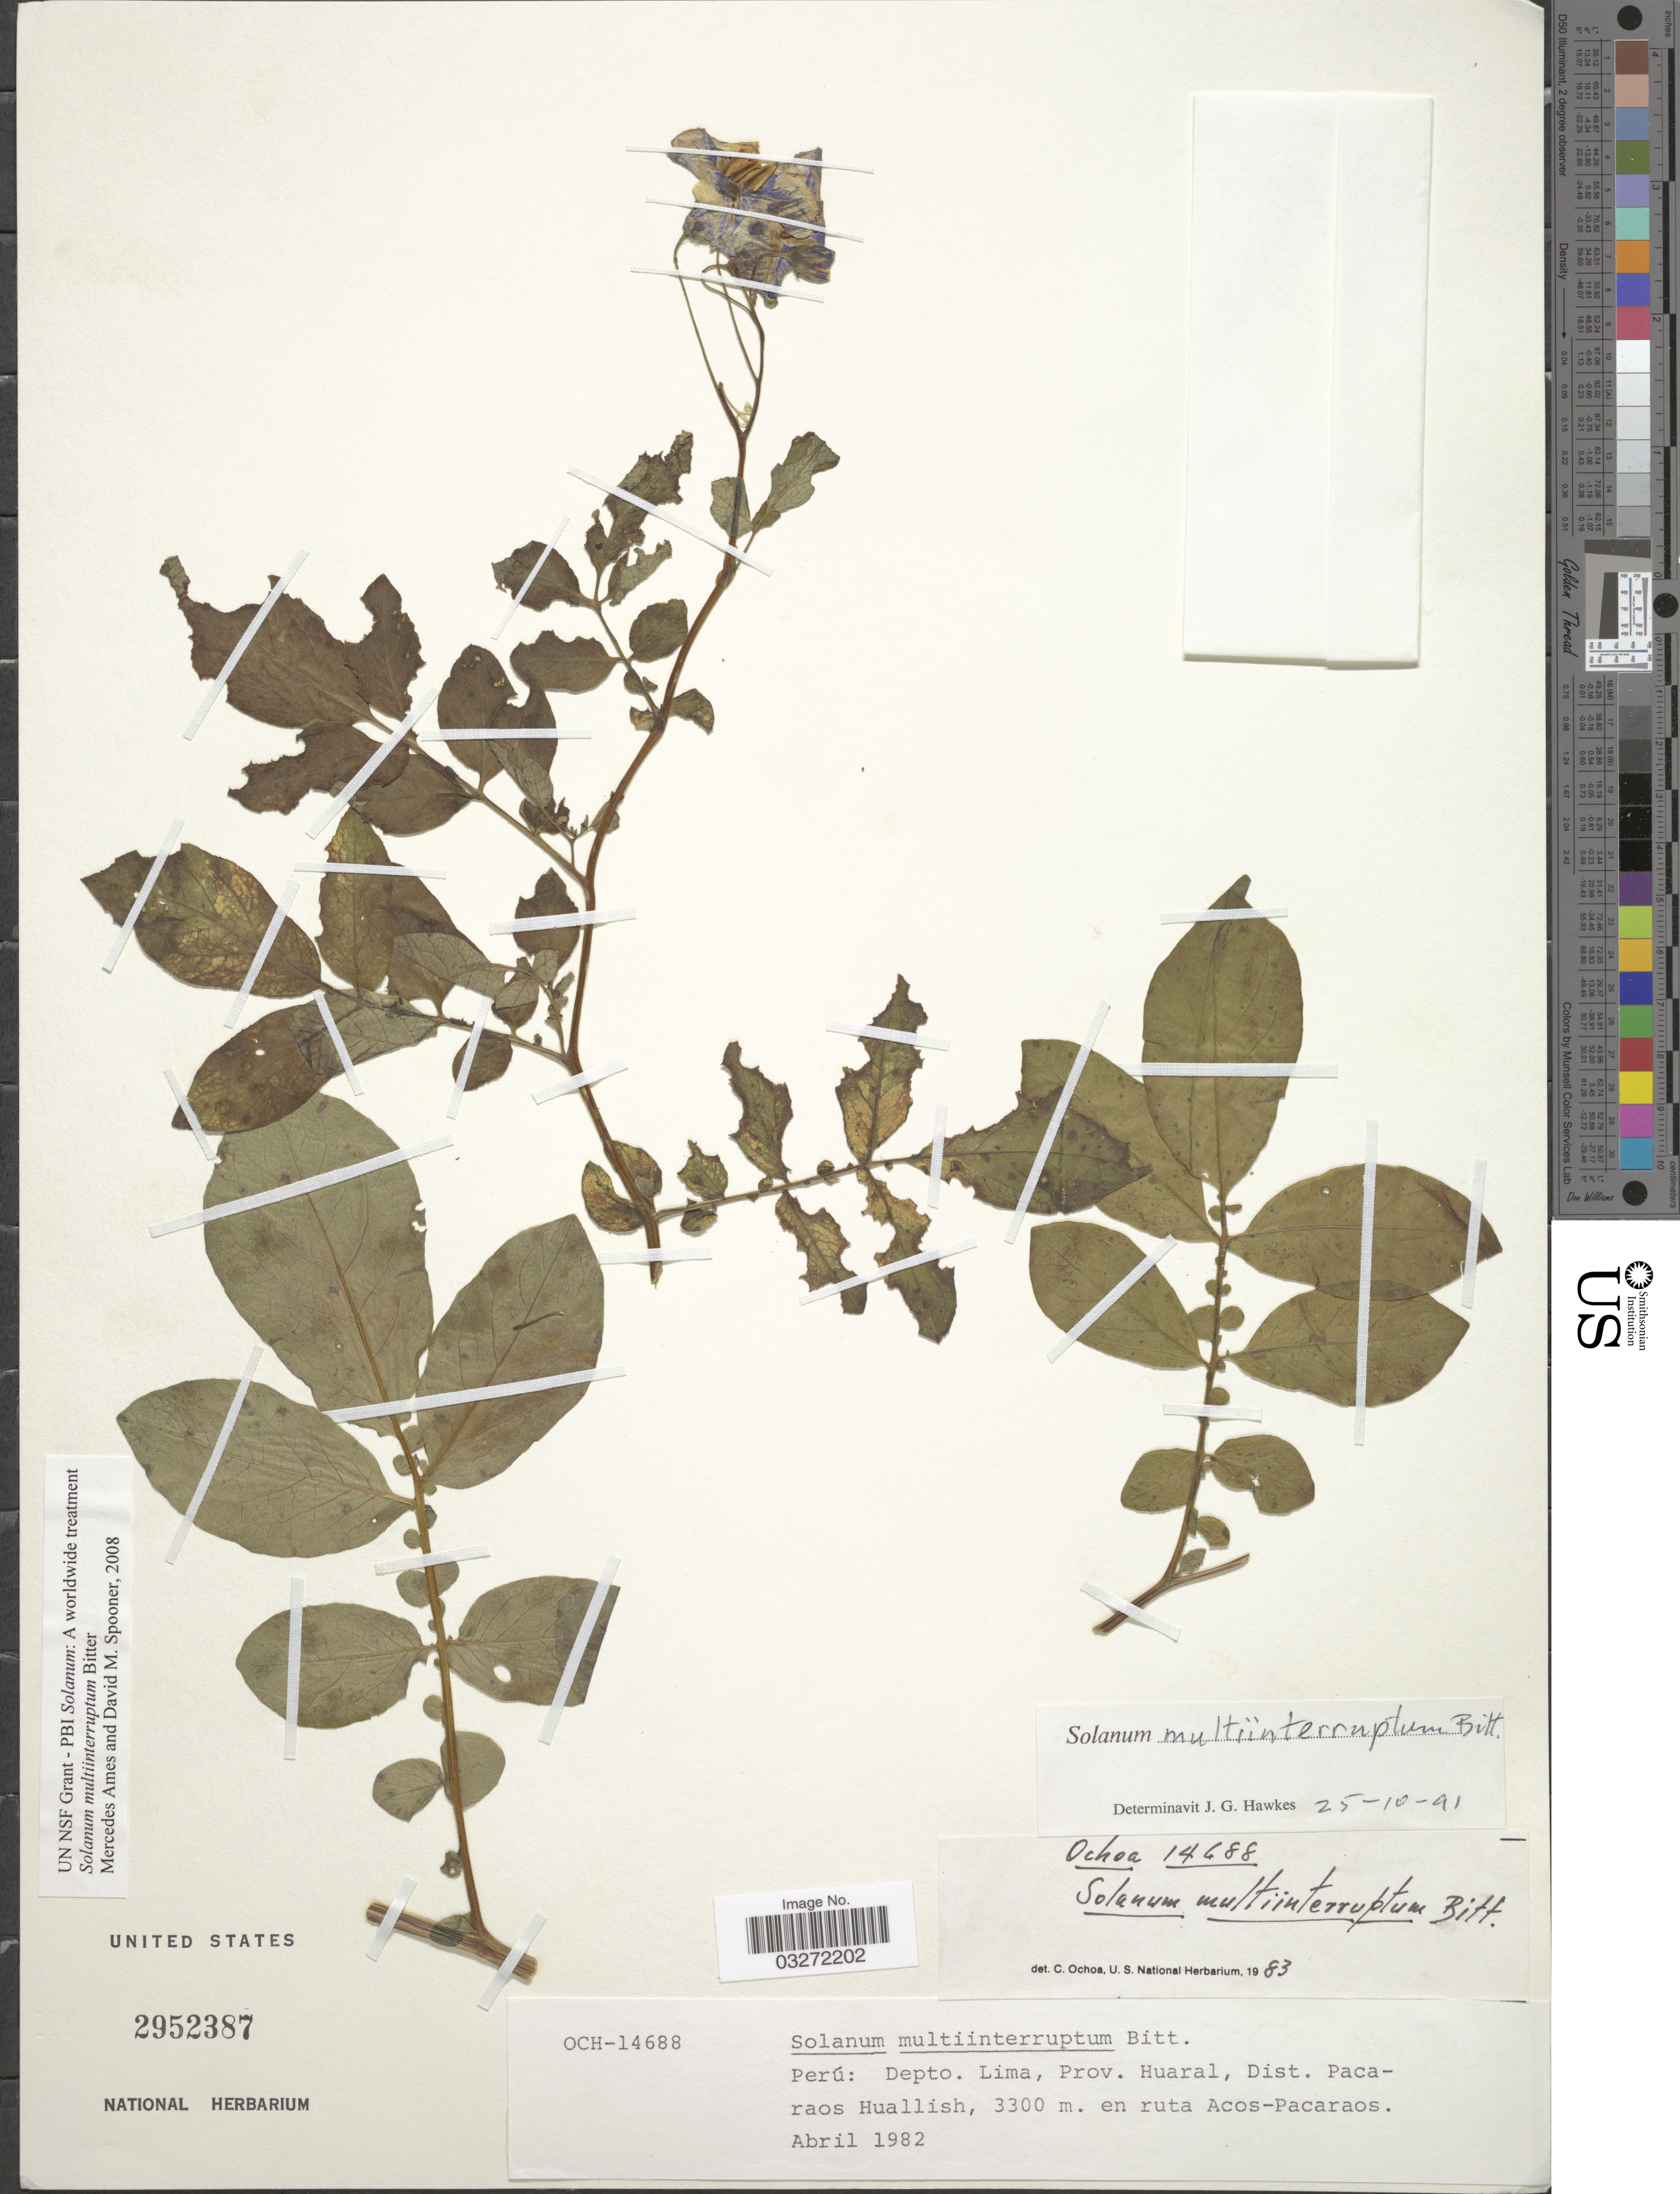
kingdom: Plantae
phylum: Tracheophyta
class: Magnoliopsida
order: Solanales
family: Solanaceae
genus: Solanum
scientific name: Solanum multiinterruptum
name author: Bitter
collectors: -. Ochoa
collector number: OCH-14688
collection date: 1982-04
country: Peru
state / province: Lima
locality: Depto. Lima, Prov. Huaral, Dist. Pacaraos Huallish, en ruta Acos-Pacaraos.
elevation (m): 3300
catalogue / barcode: US 2952387